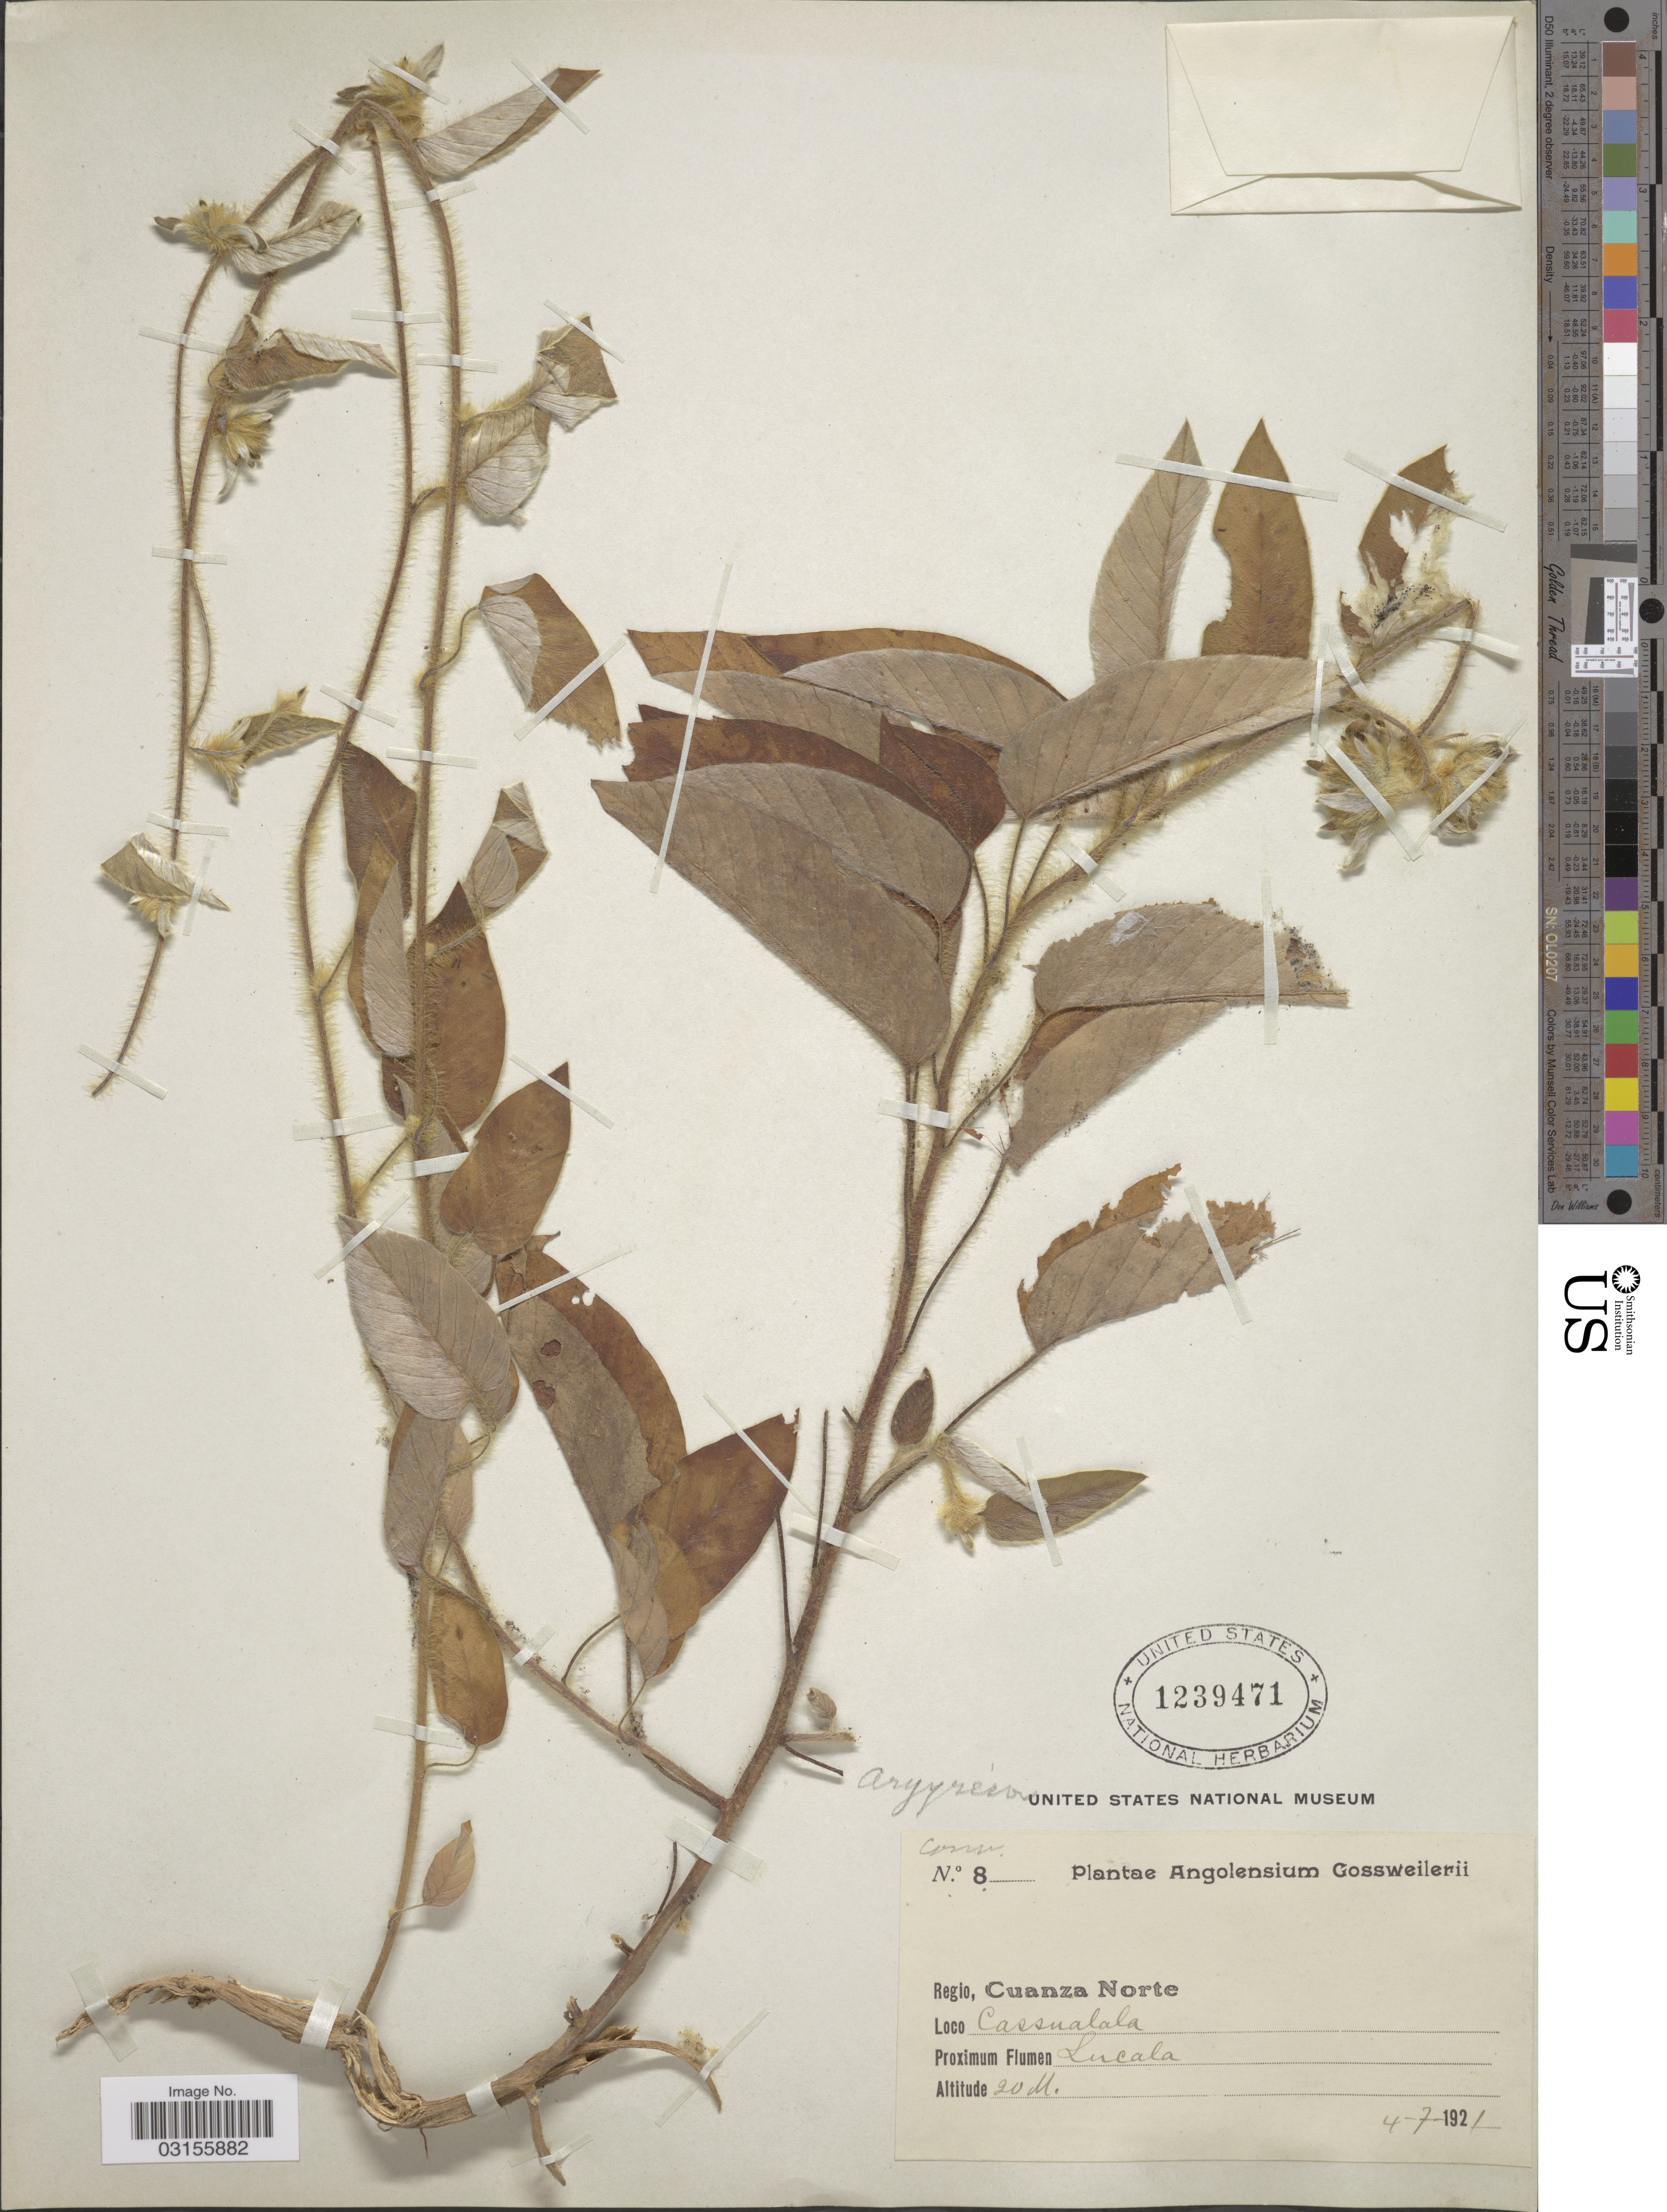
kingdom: Plantae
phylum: Tracheophyta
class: Magnoliopsida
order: Solanales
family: Convolvulaceae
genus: Argyreia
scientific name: Argyreia sp.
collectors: -. Gossweiler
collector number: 8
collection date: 1921-07-04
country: Angola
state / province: Cuanza Norte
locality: Angolensium. Regio, Cuanza Norte. Cassualala. Proximen Flumen Lucala.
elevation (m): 20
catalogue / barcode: US 1239471